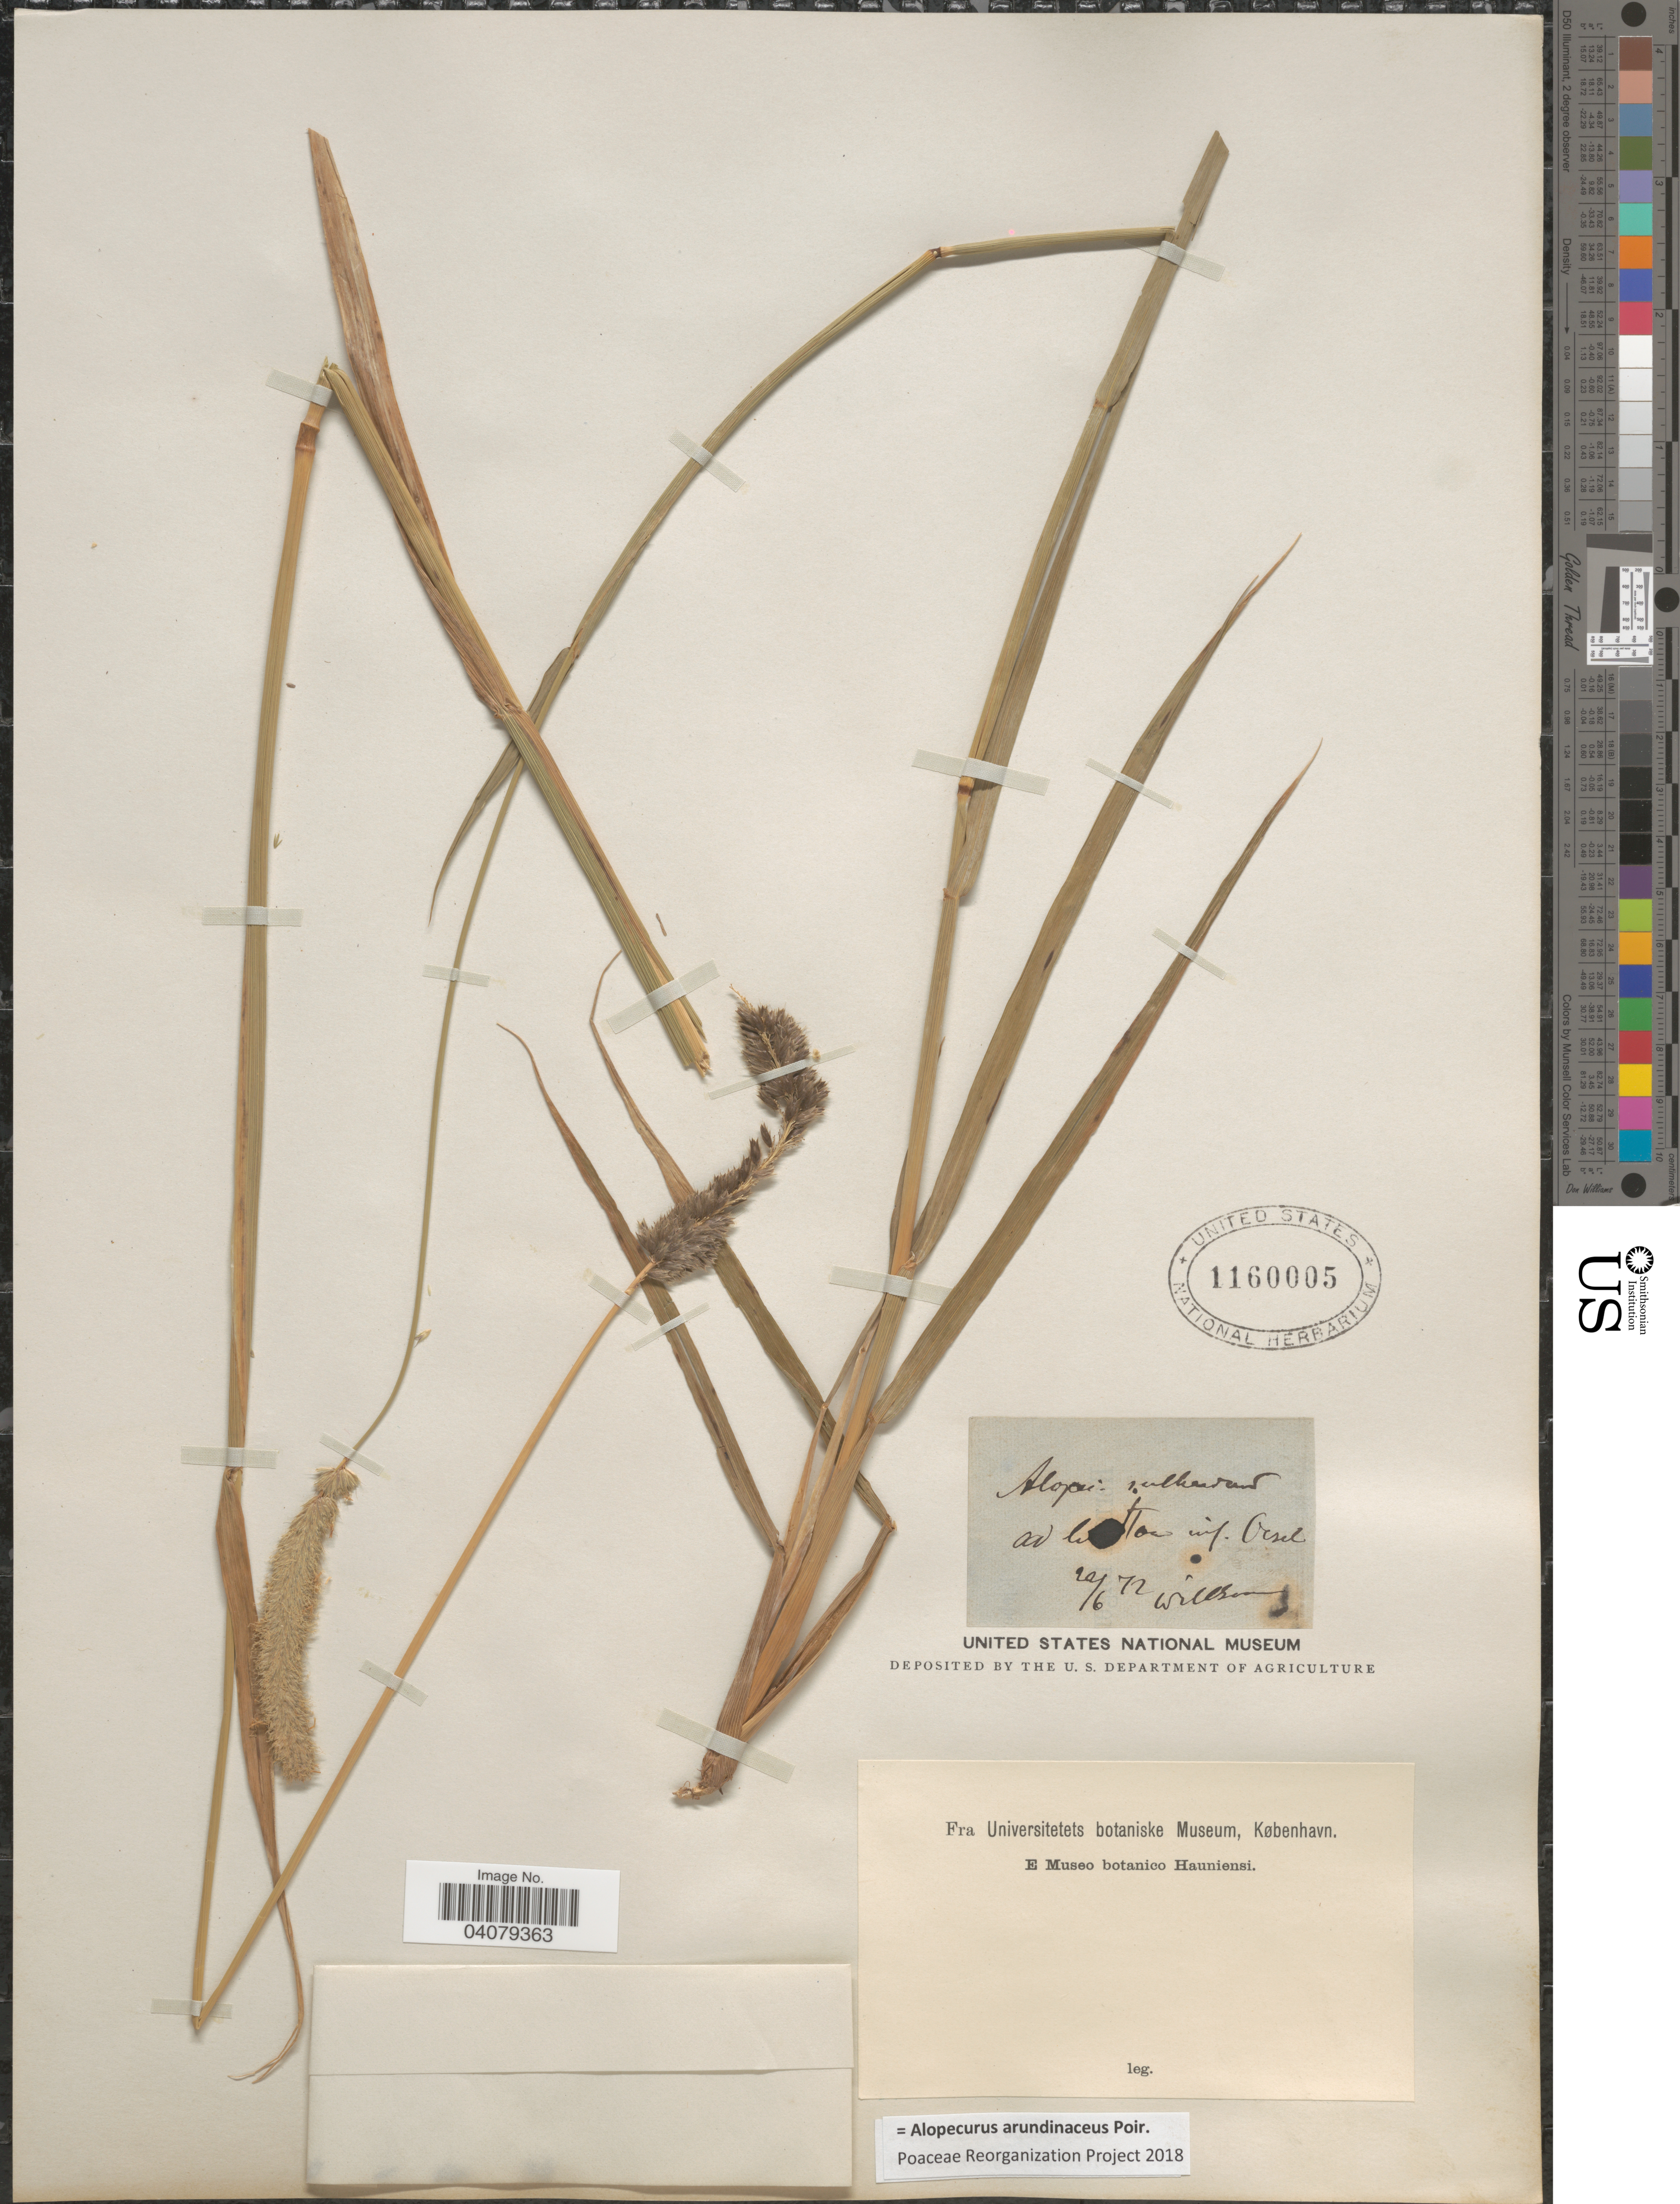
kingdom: Plantae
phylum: Tracheophyta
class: Liliopsida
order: Poales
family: Poaceae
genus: Alopecurus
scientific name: Alopecurus arundinaceus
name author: Poir.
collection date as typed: Transcribed d/m/y: 22/6/72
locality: Ad [illegible text] inf. Oisel[interpreted].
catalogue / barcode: US 1160005